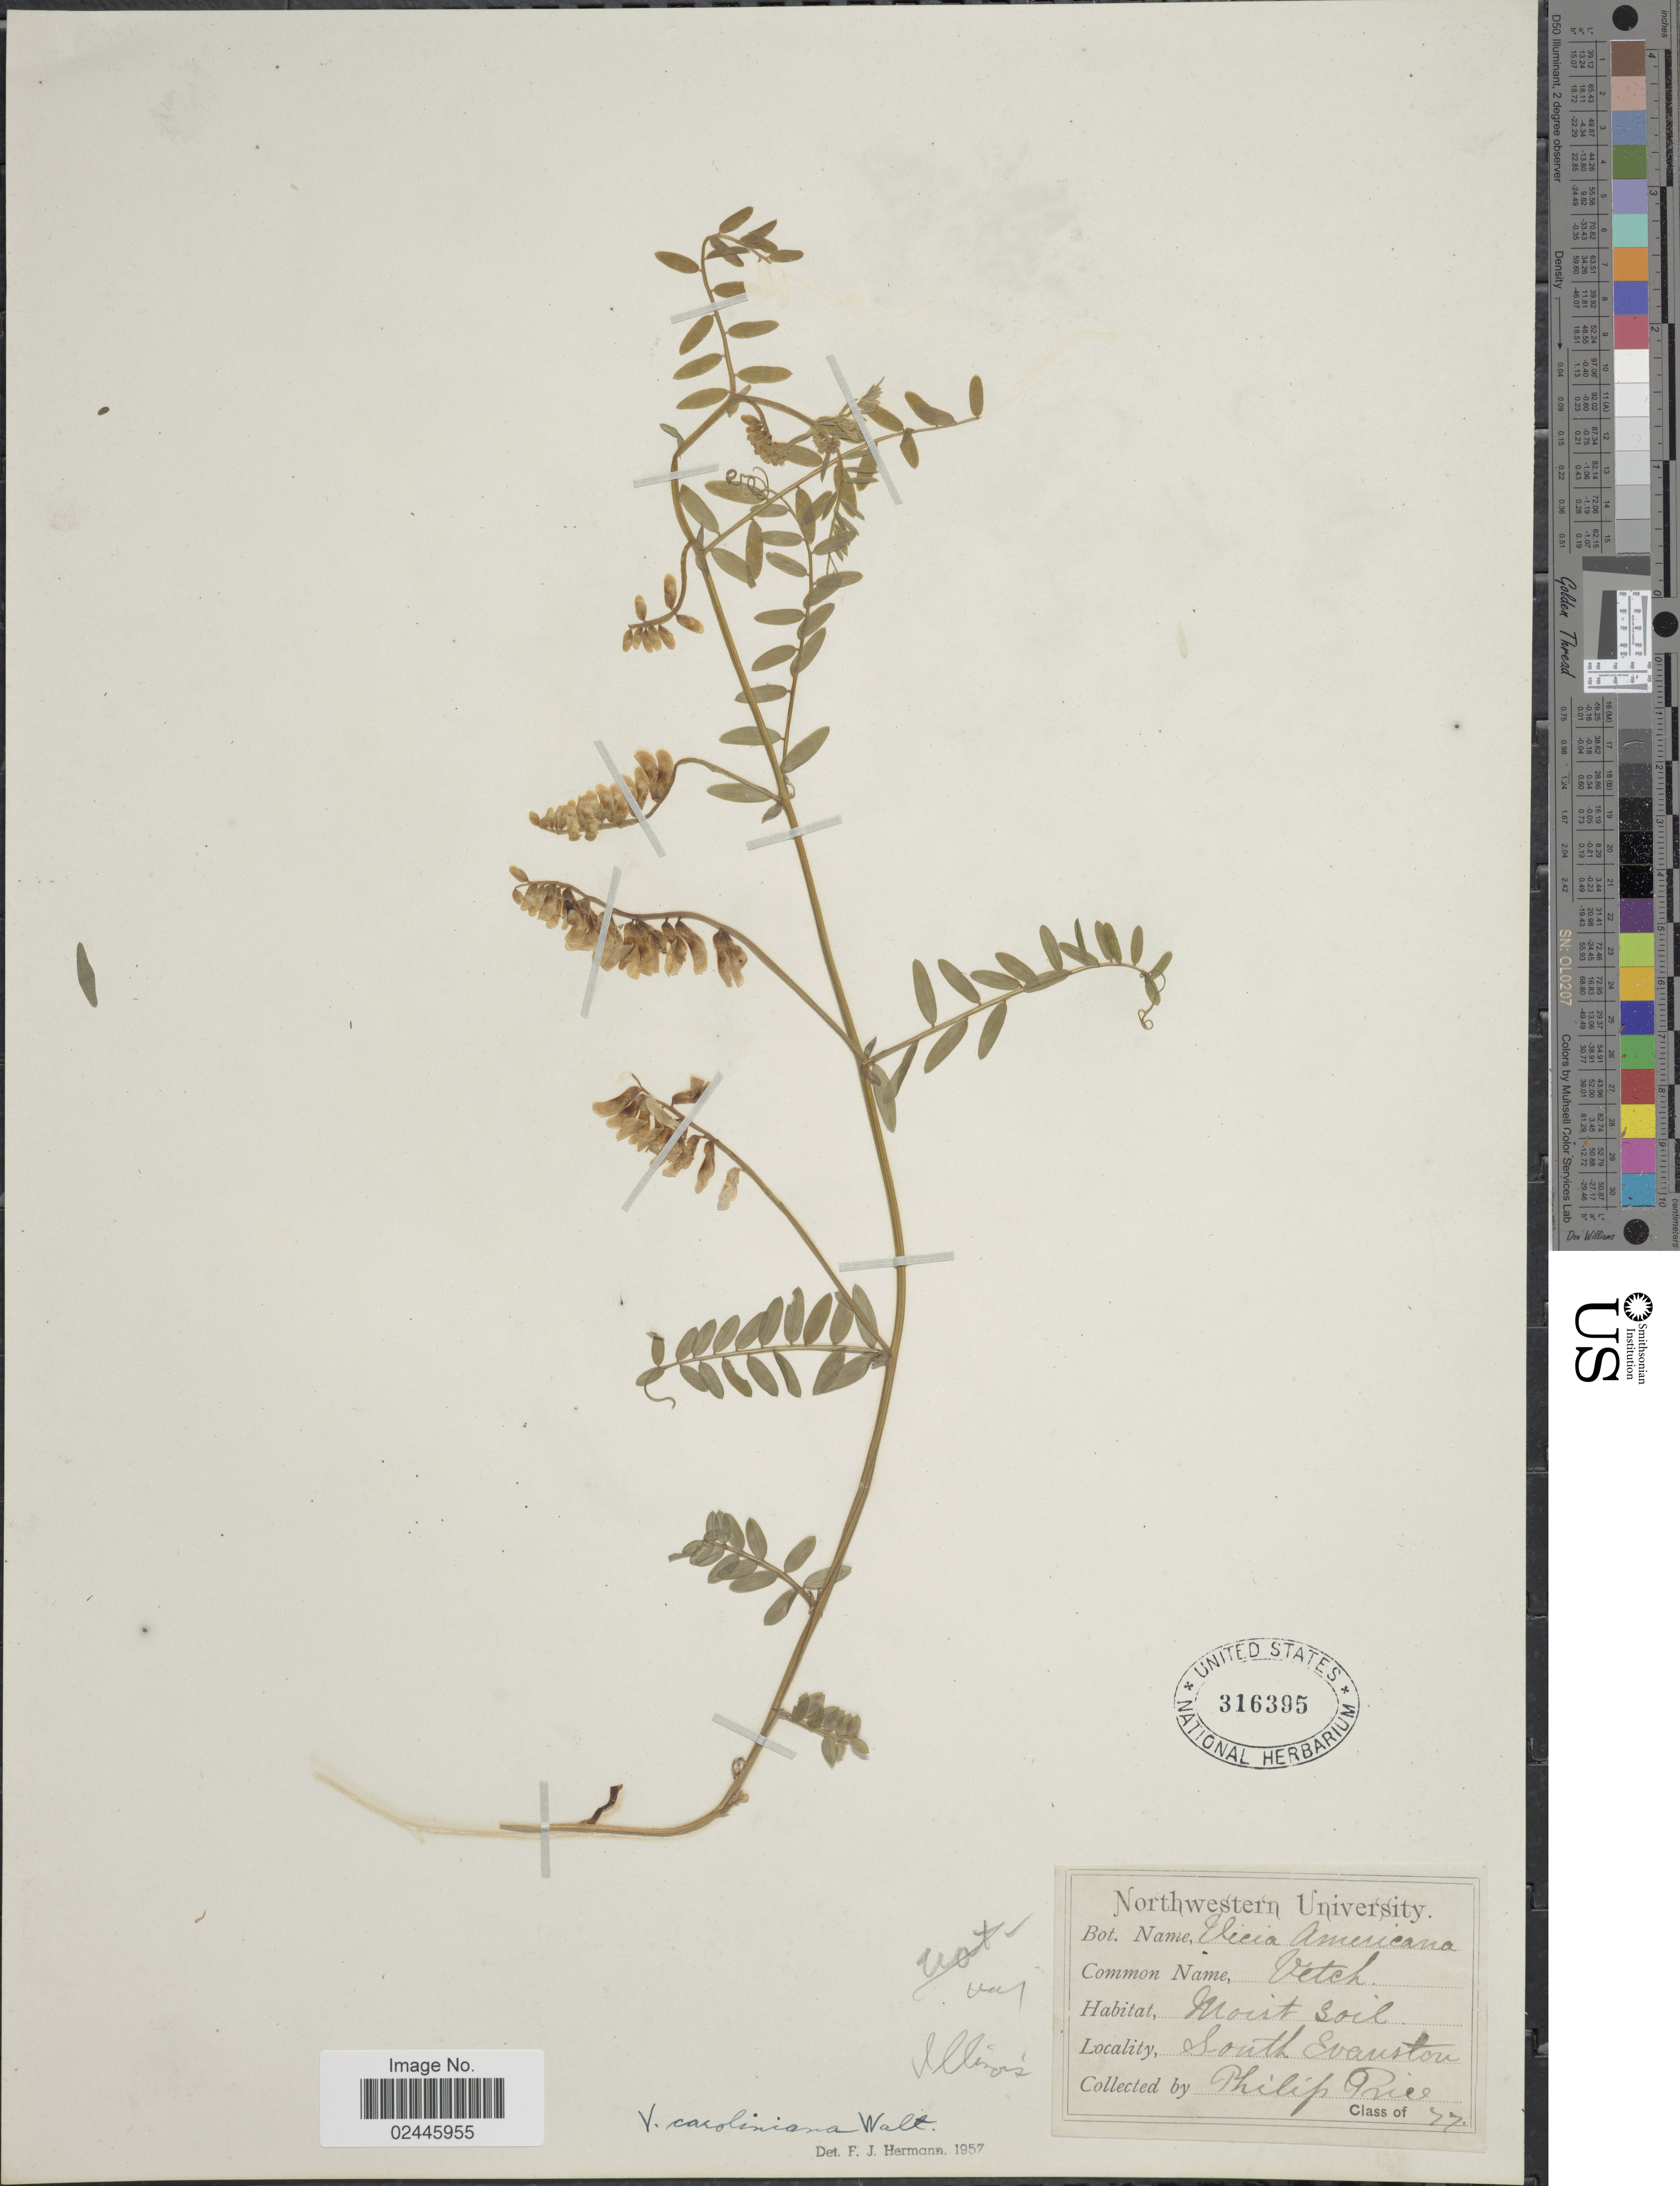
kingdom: Plantae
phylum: Tracheophyta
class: Magnoliopsida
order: Fabales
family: Fabaceae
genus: Vicia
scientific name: Vicia caroliniana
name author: Walter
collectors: P. Price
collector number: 77?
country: United States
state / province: Illinois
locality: South Evanston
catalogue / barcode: US 316395